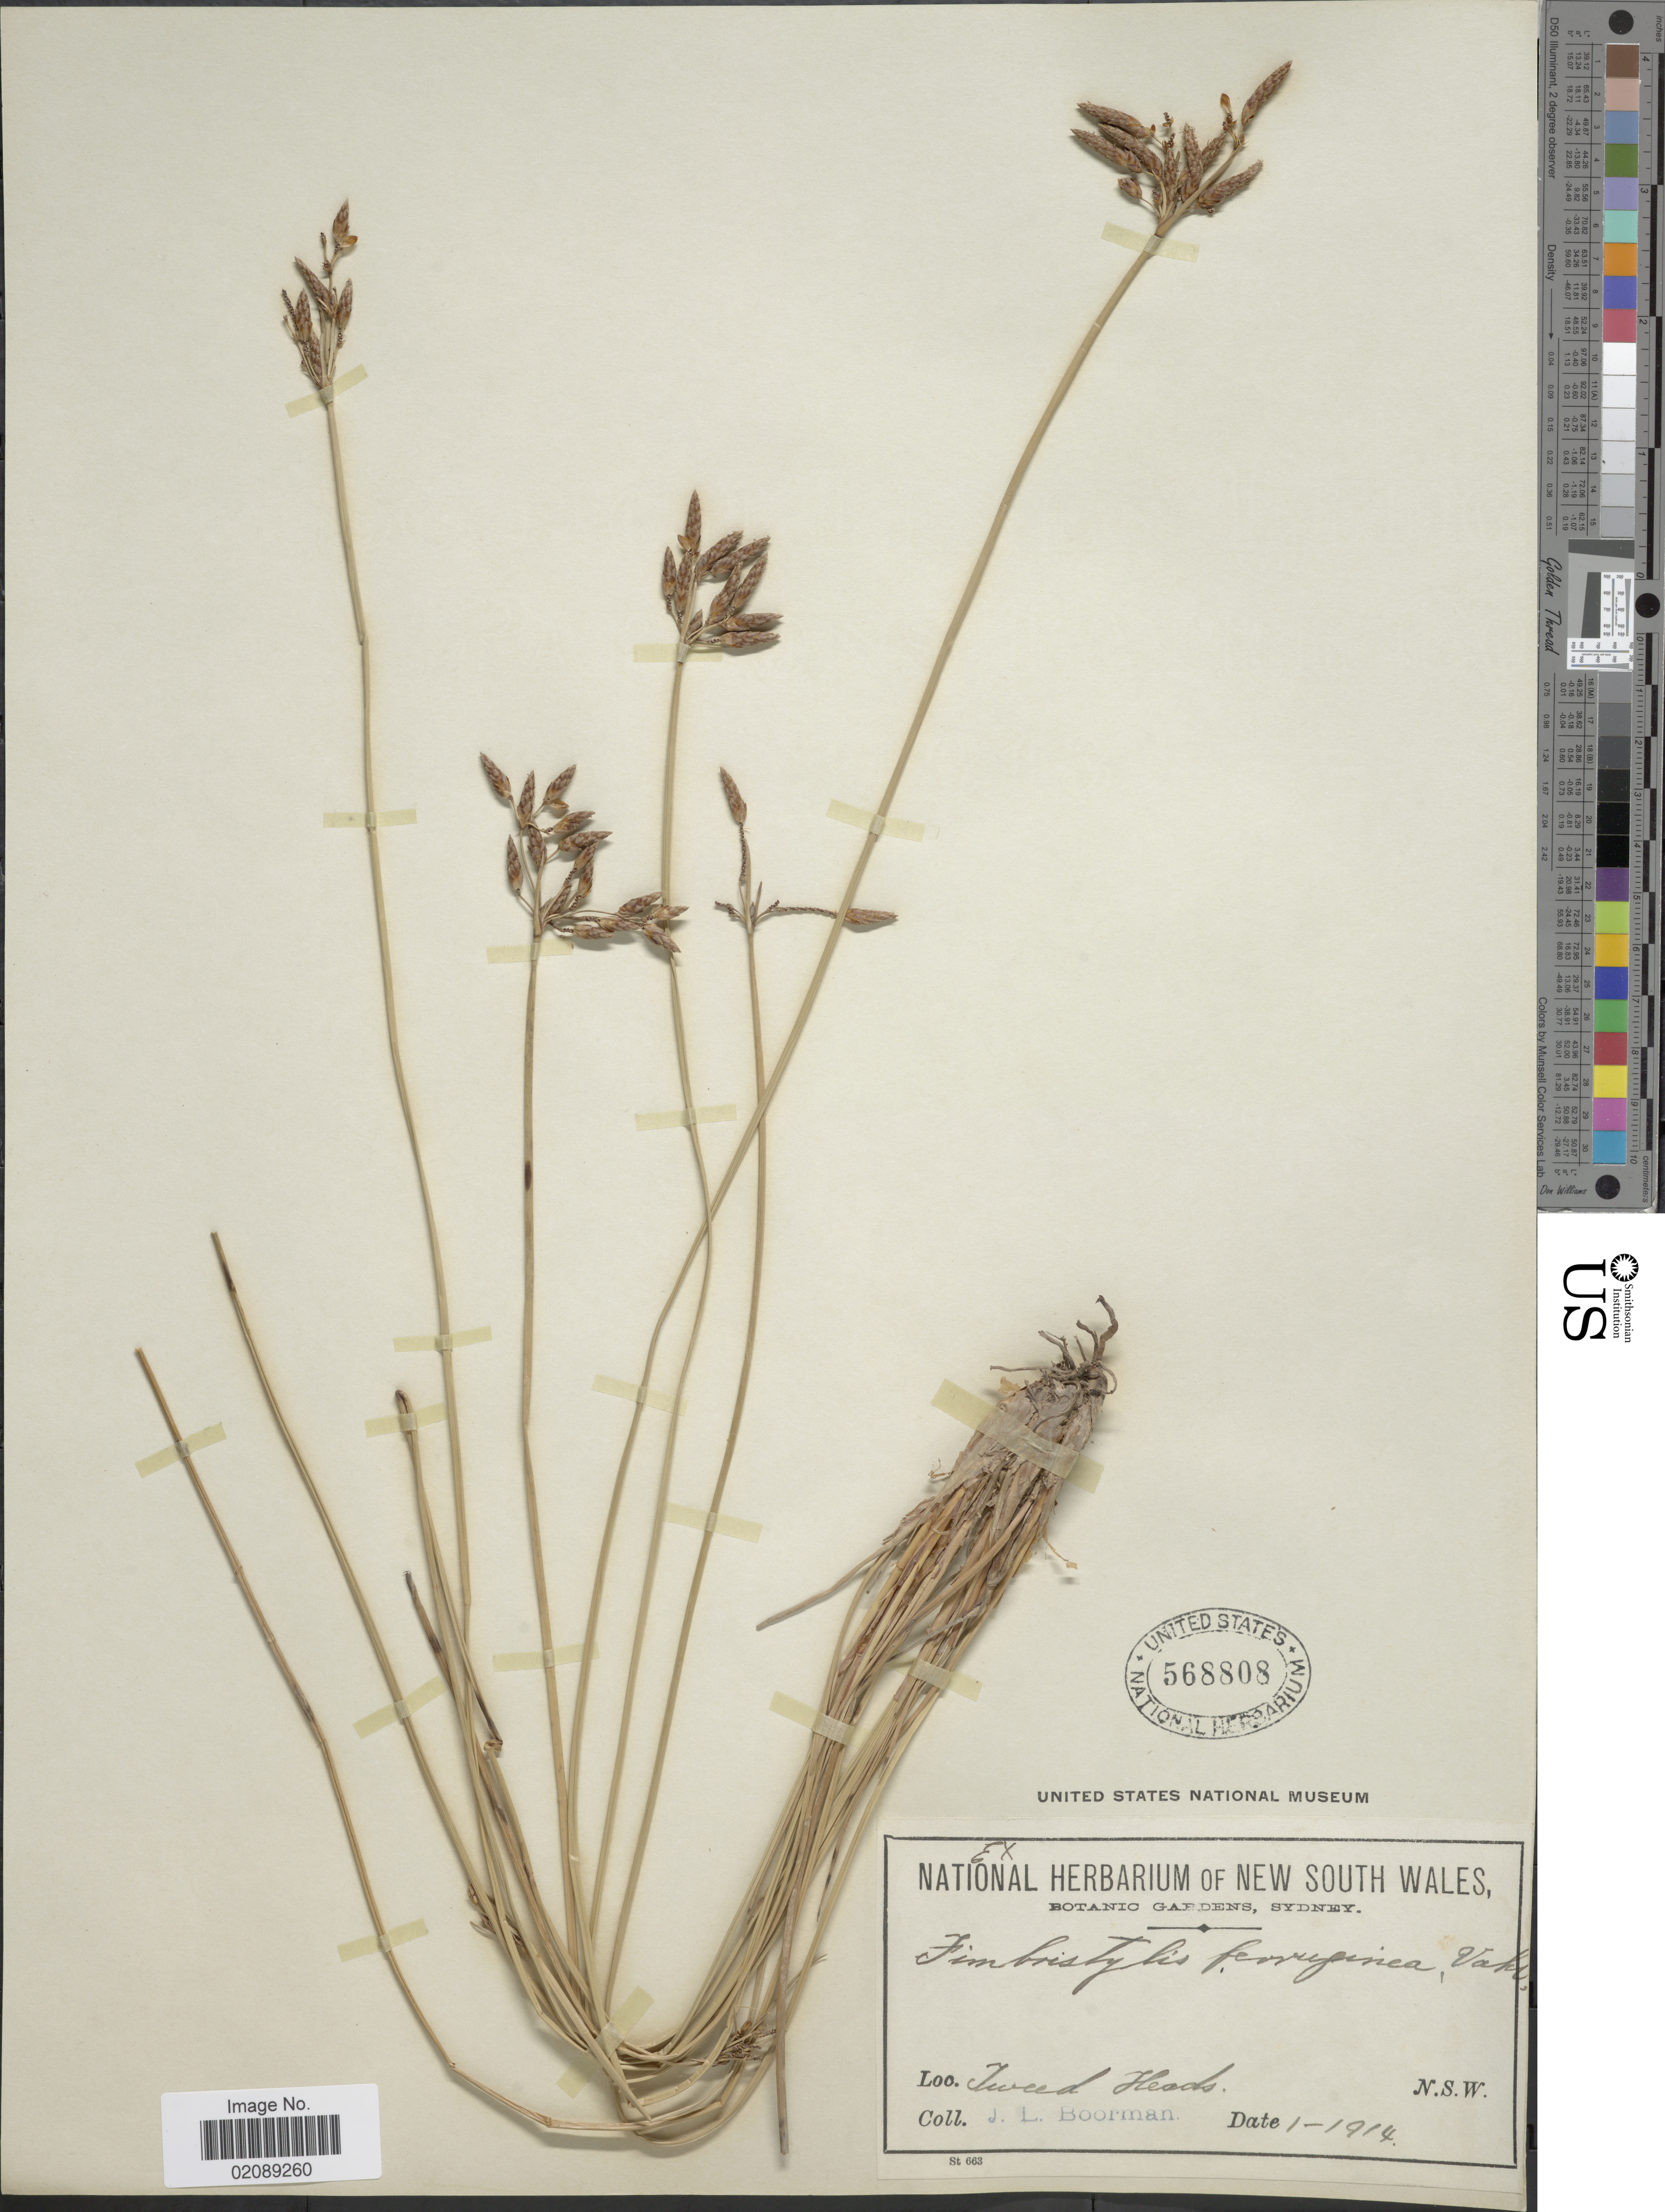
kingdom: Plantae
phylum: Tracheophyta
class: Liliopsida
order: Poales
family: Cyperaceae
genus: Fimbristylis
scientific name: Fimbristylis ferruginea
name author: (L.) Vahl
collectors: J. Boorman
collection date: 1914-01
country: Australia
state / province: New South Wales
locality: Tweed Heads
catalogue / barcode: US 568808